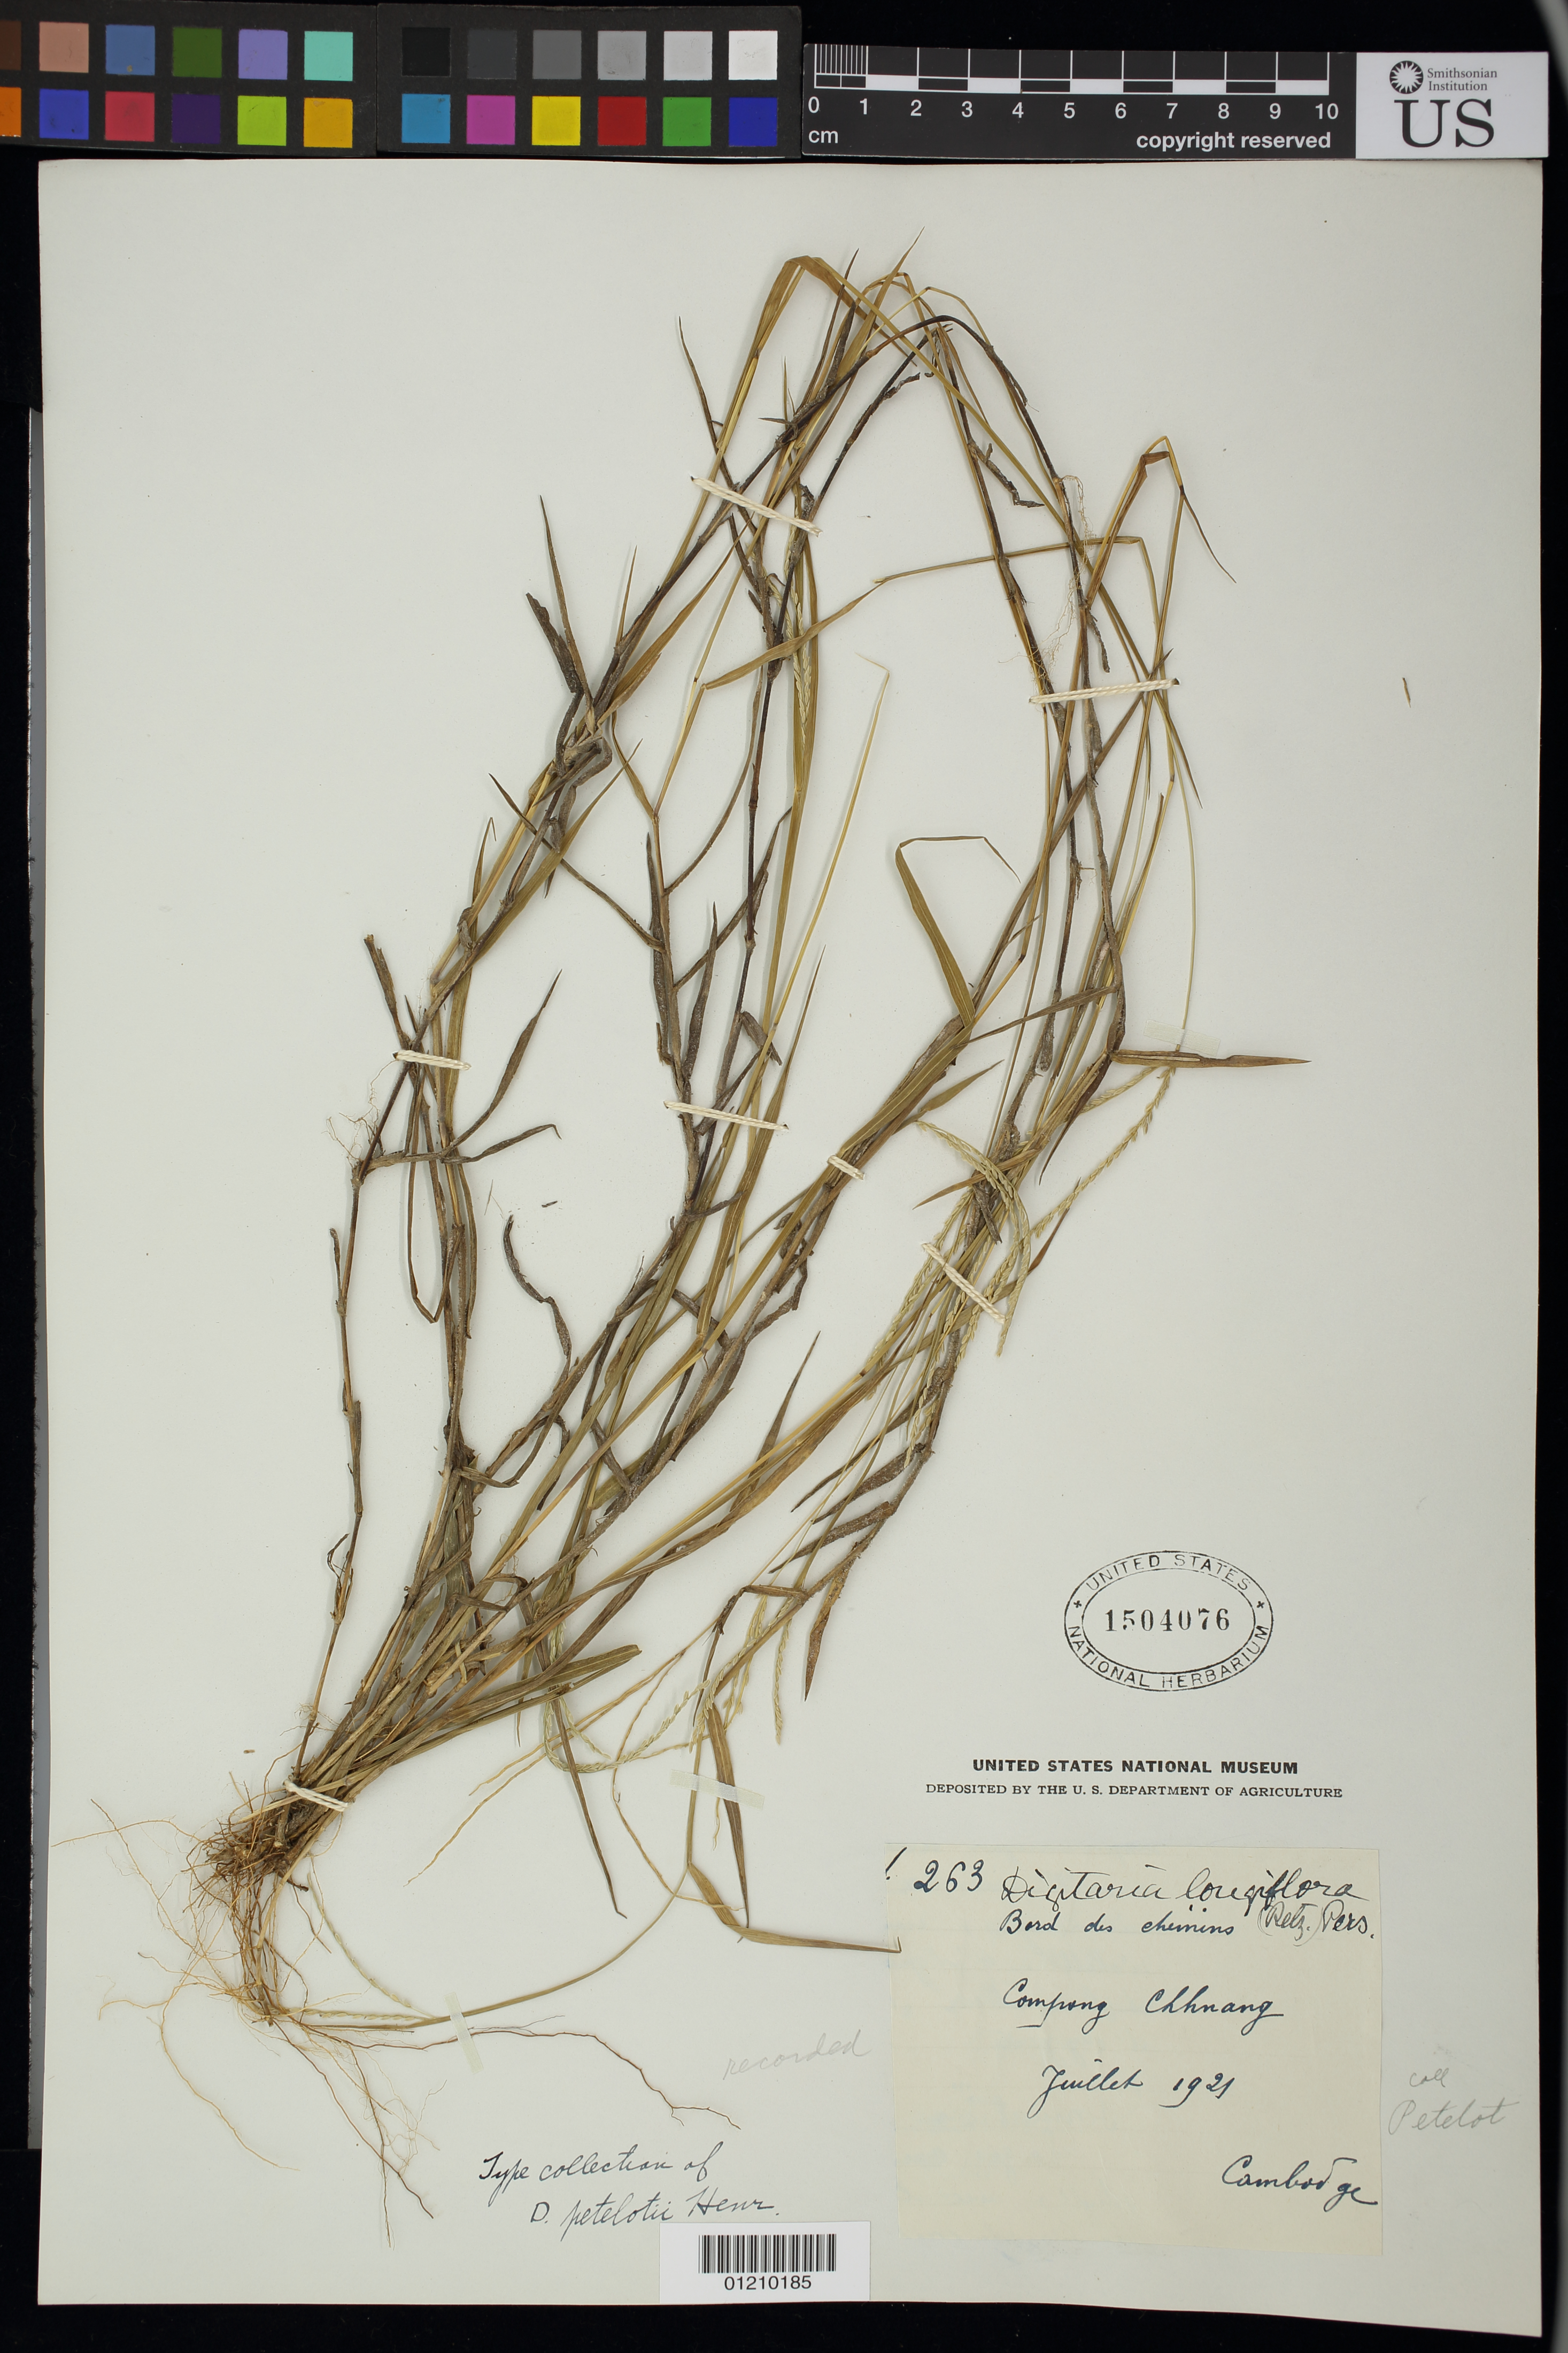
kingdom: Plantae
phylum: Tracheophyta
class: Liliopsida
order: Poales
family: Poaceae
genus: Digitaria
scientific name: Digitaria petelotii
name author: Henr.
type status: Isotype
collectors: A. Petelot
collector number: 263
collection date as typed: Jul 1921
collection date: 1921-07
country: Cambodia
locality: Compong Chang, bords des chemins.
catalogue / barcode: US 1504076